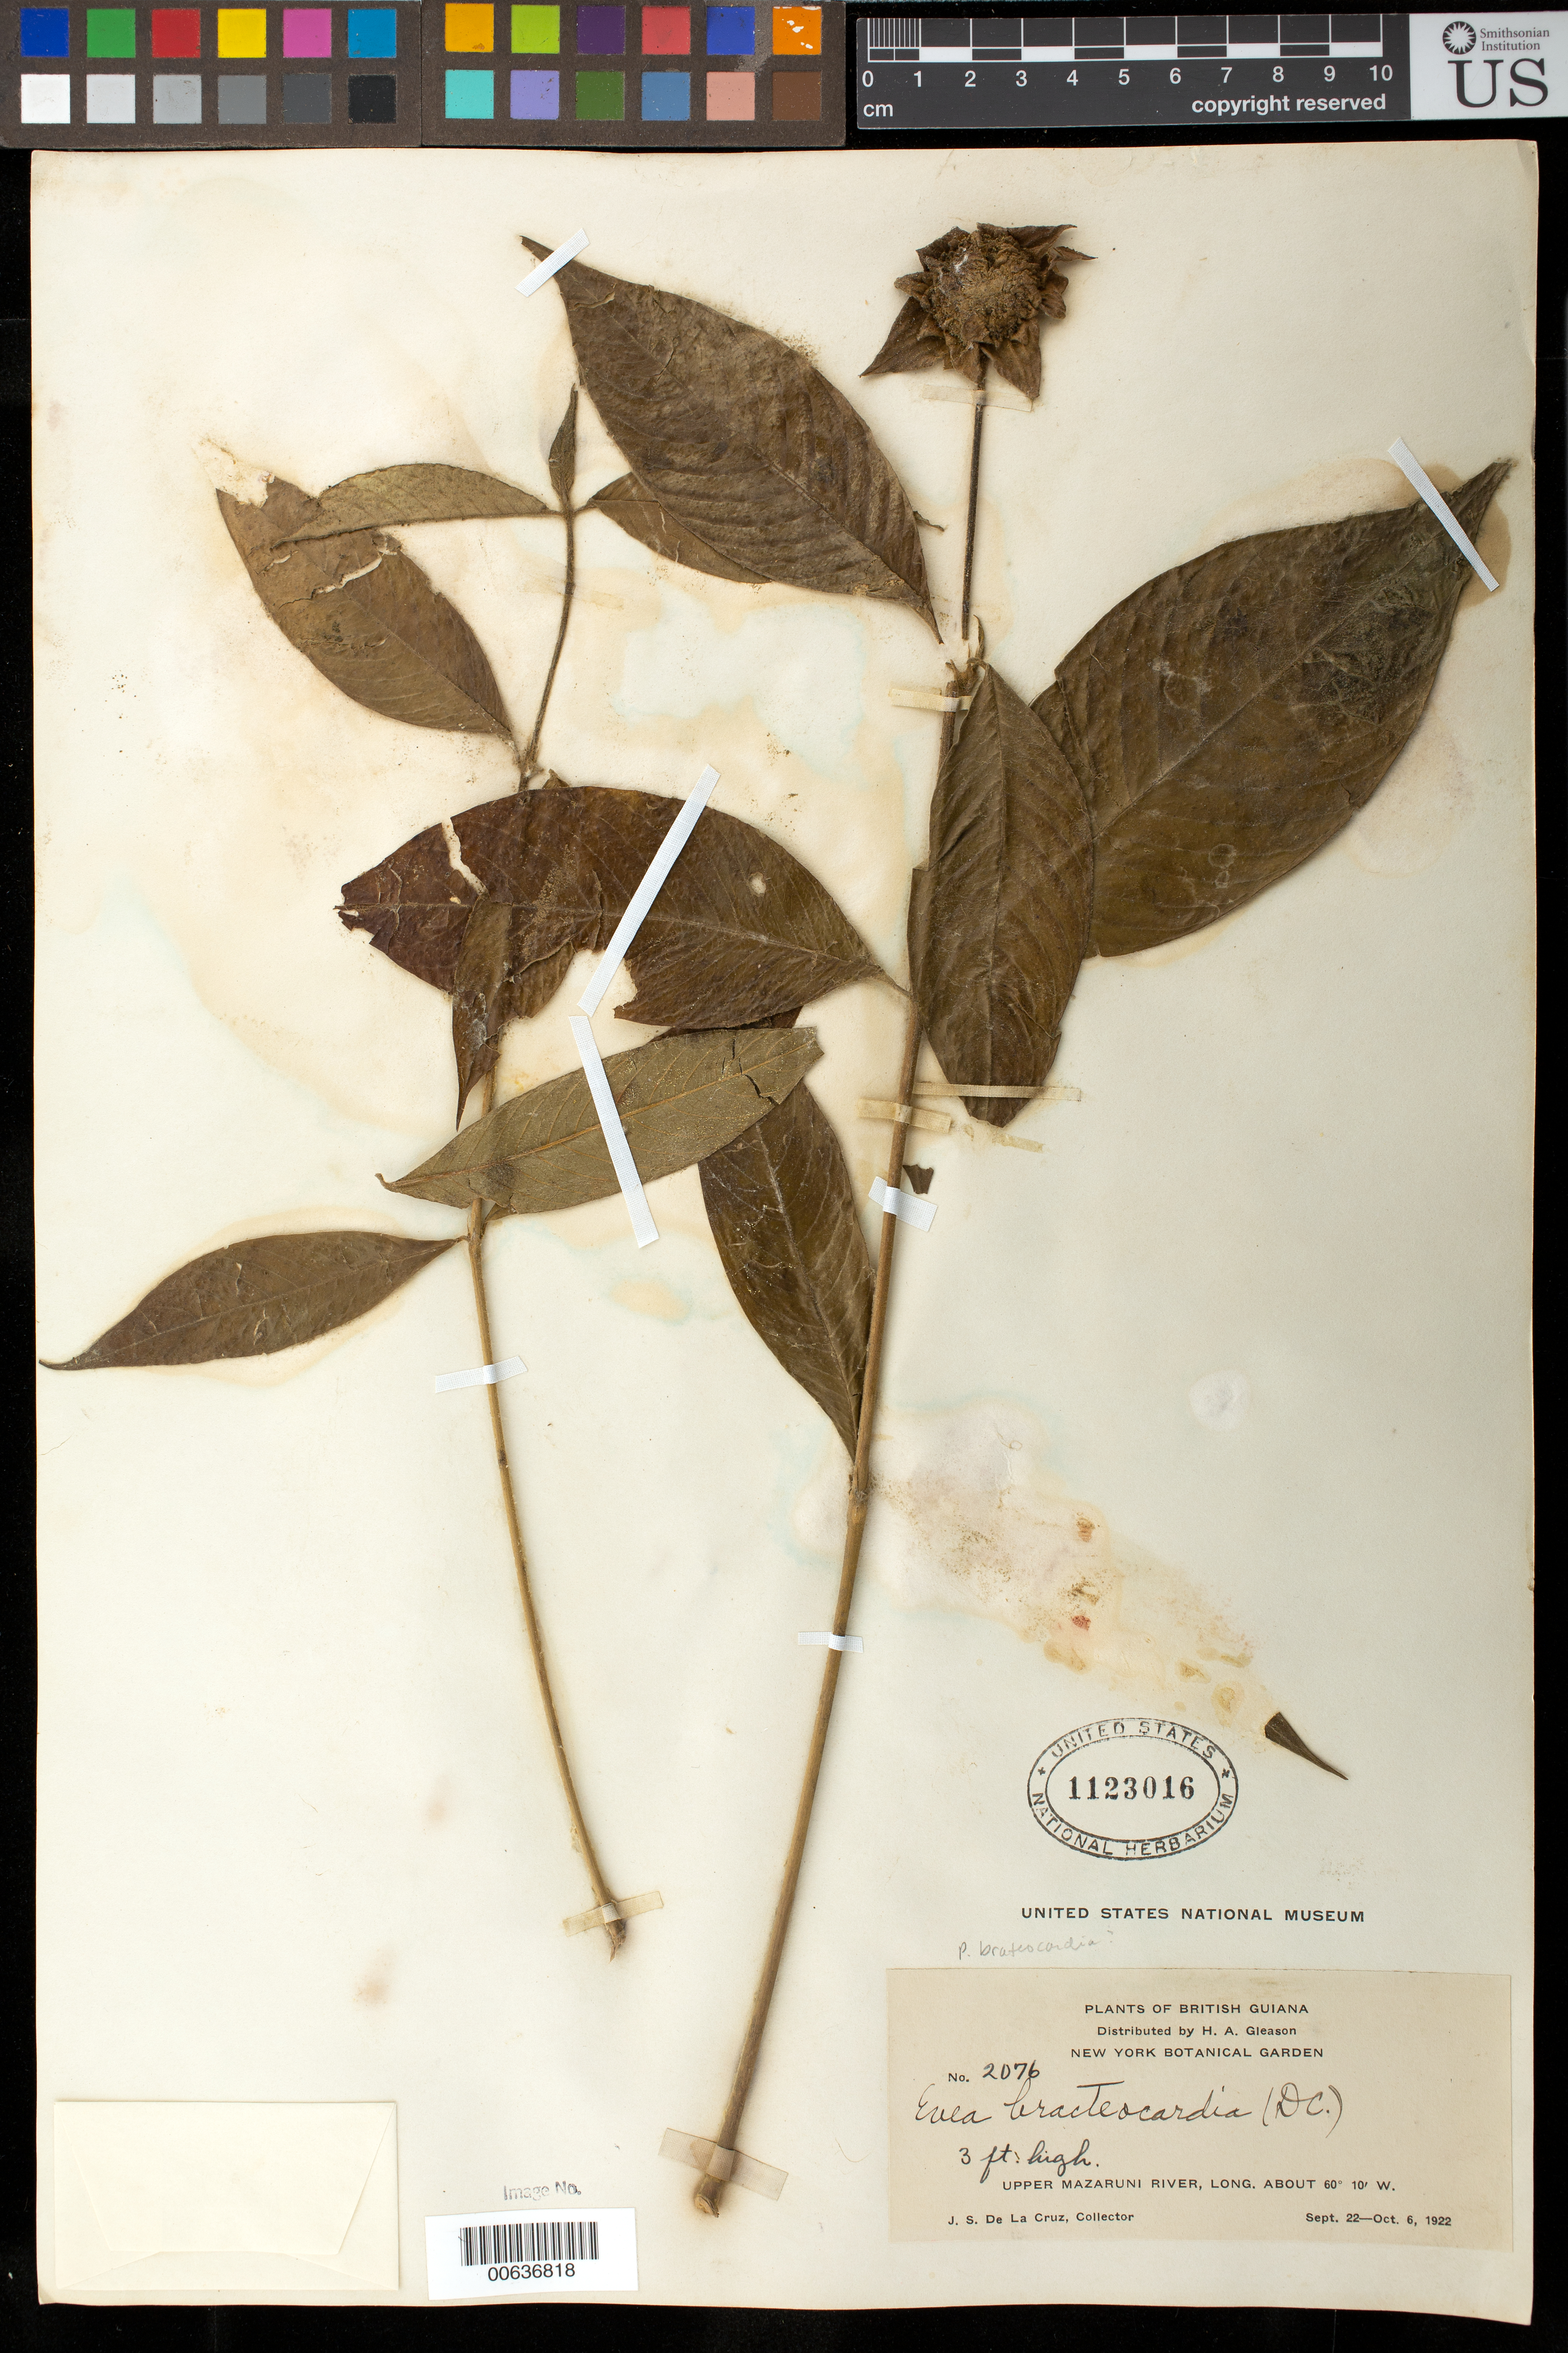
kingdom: Plantae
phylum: Tracheophyta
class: Magnoliopsida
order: Gentianales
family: Rubiaceae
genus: Palicourea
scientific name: Palicourea bracteocardia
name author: (DC.) Delprete & J.H. Kirkbr.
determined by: Kirkbride, J. H., Jr.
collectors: J. S. de la Cruz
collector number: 2076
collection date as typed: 22-Sep-22 to 6-Oct-22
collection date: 1922-09-22/1922-10-06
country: Guyana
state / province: Cuyuni-Mazaruni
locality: Upper Mazaruni R.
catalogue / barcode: US 1123016